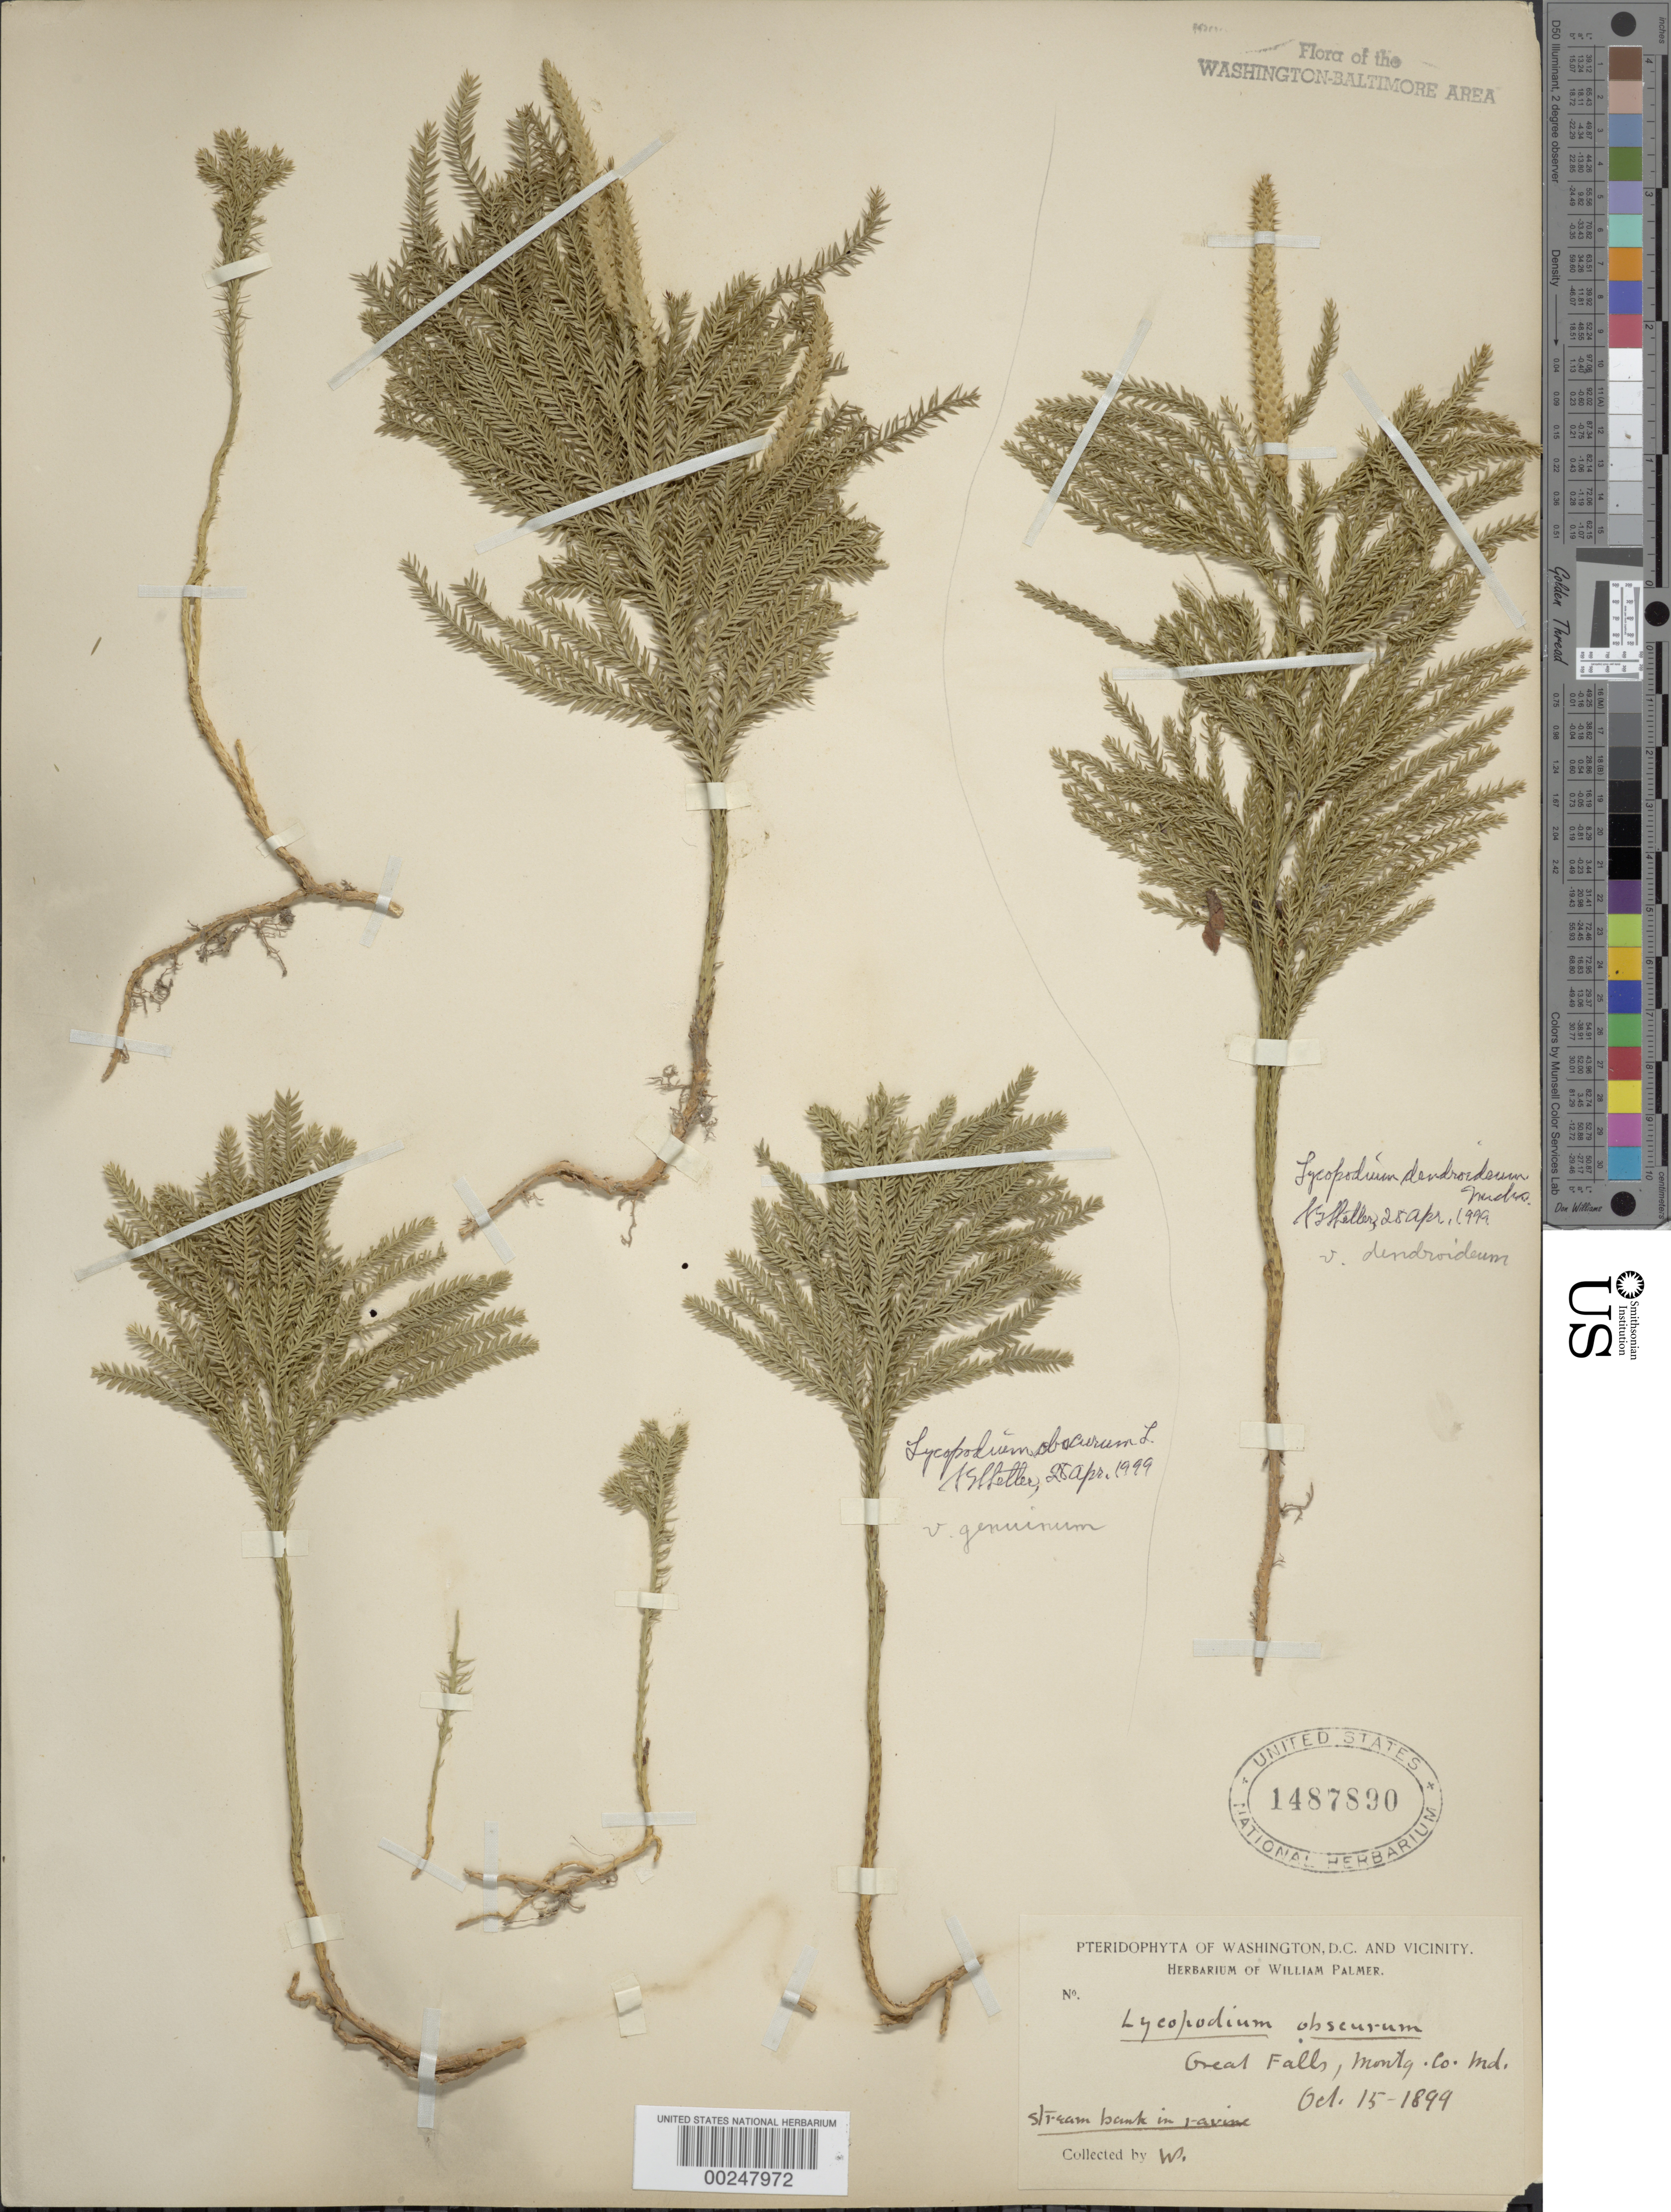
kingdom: Plantae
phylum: Tracheophyta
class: Lycopodiopsida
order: Lycopodiales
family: Lycopodiaceae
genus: Dendrolycopodium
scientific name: Dendrolycopodium obscurum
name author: (L.) A. Haines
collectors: W. Palmer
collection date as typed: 15 Oct 1899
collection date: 1899-10-15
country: United States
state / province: Maryland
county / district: Montgomery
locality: Great Falls C. & O. Canal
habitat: Stream bank in ravine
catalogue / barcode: US 1487890